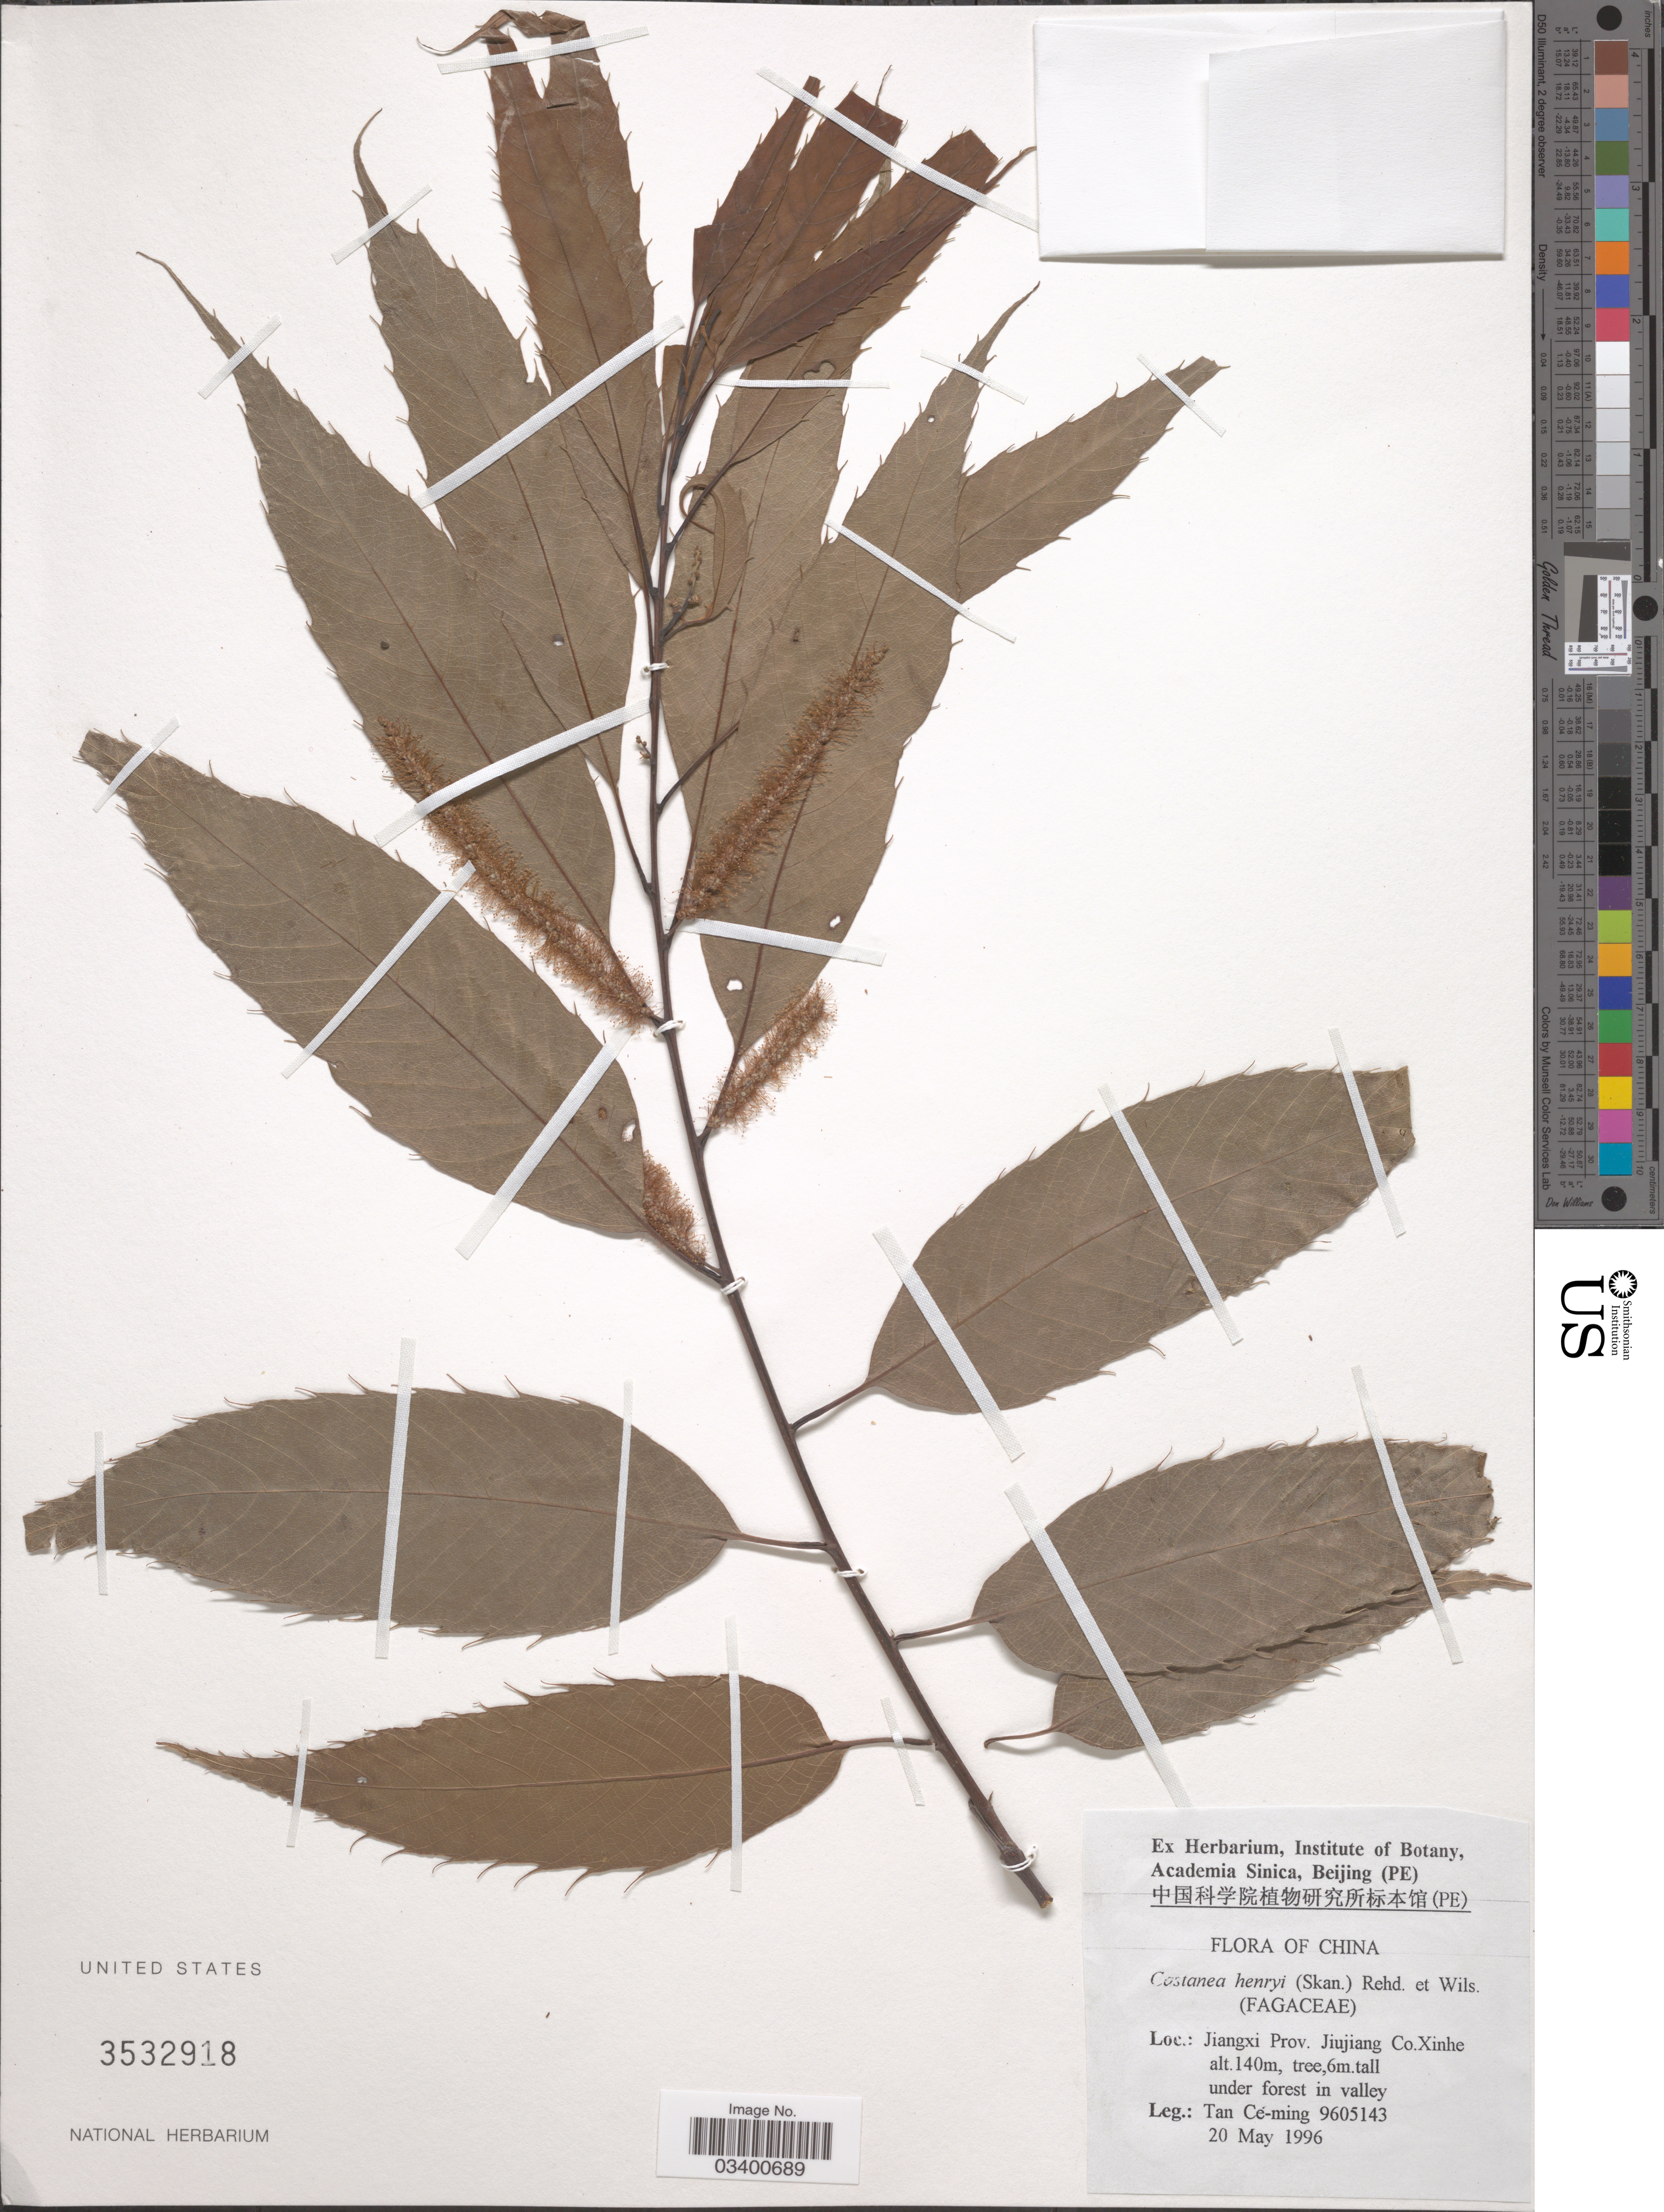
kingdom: Plantae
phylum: Tracheophyta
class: Magnoliopsida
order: Fagales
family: Fagaceae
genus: Castanea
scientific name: Castanea henryi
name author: (Skan) Rehder & E.H. Wilson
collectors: T. Ce-ming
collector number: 9605143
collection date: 1996-05-20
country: China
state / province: Jiangxi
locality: Jiujiang Co. Xinhe.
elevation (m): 140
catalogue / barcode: US 3532918